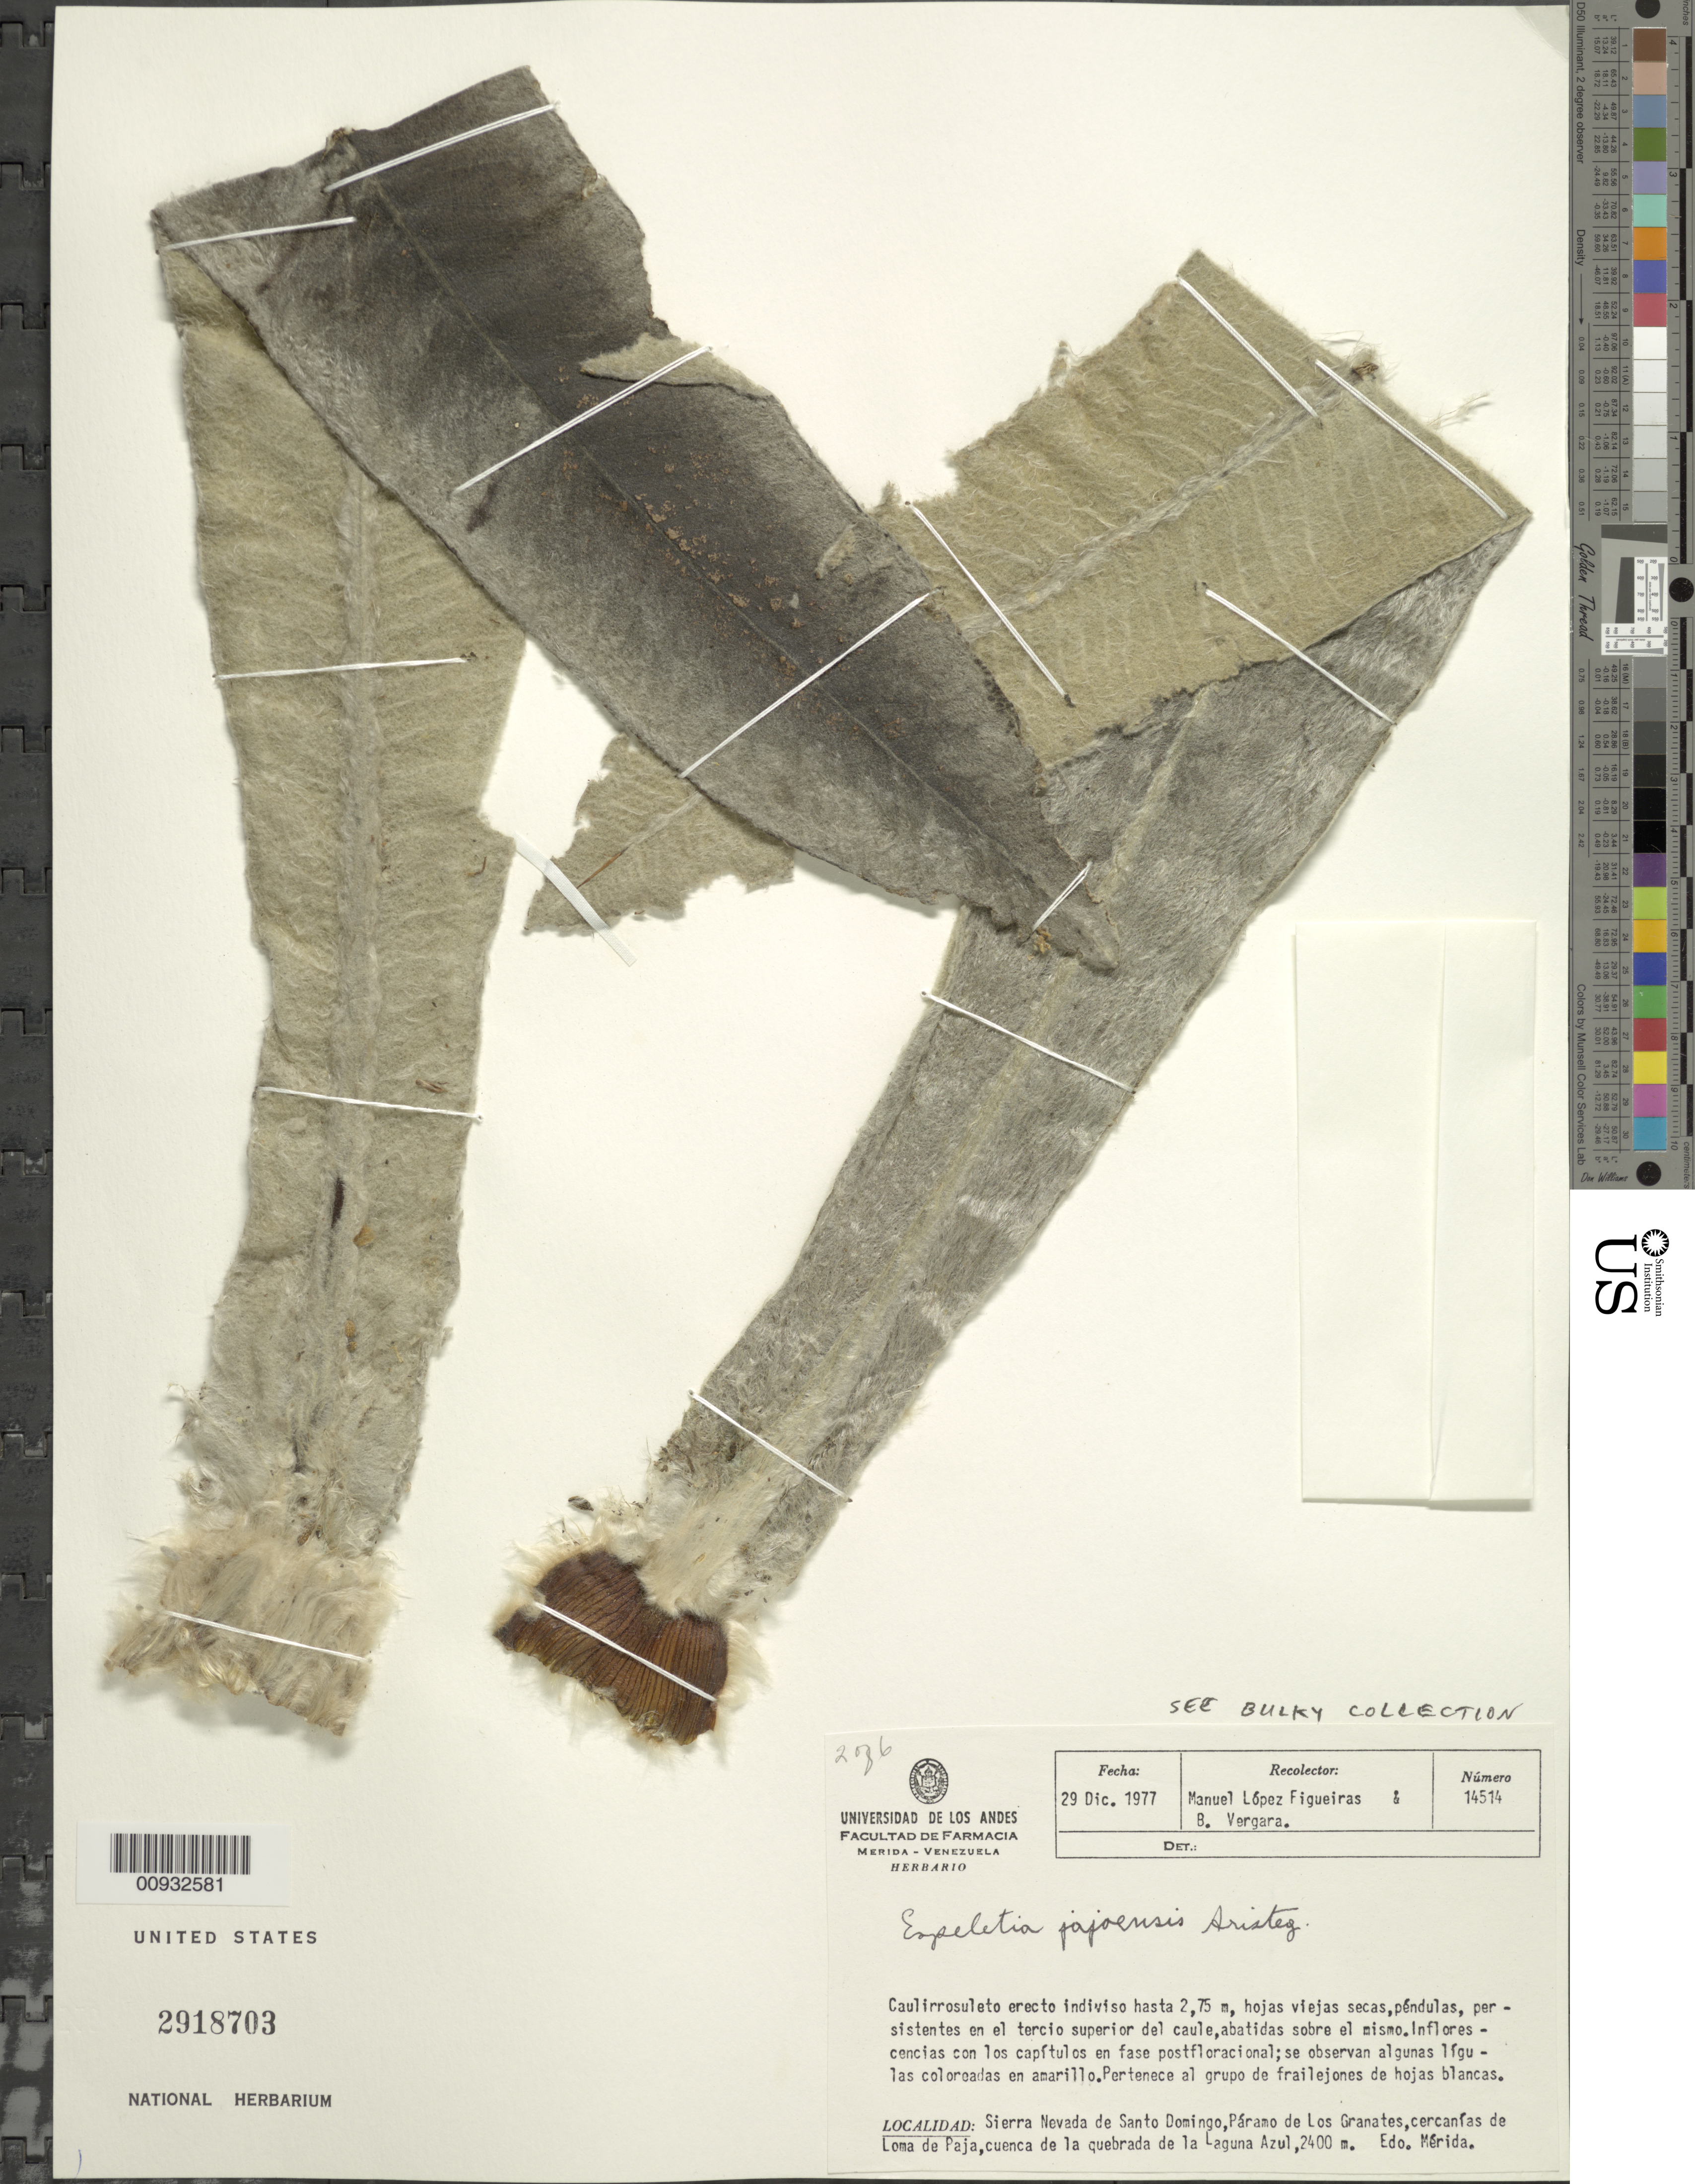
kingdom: Plantae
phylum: Tracheophyta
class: Magnoliopsida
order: Asterales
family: Asteraceae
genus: Espeletia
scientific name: Espeletia jajoensis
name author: Aristeg.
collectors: M. López Figueiras & B. Vergara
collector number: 14514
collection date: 1977-12-29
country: Venezuela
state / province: Mérida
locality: Sierra Nevada de Santo Domingo, Paramo de Los Granates, cercanias de Loma de Paja, cuenca de la quebrada de La Laguna Azul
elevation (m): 2400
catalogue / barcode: US 2918703